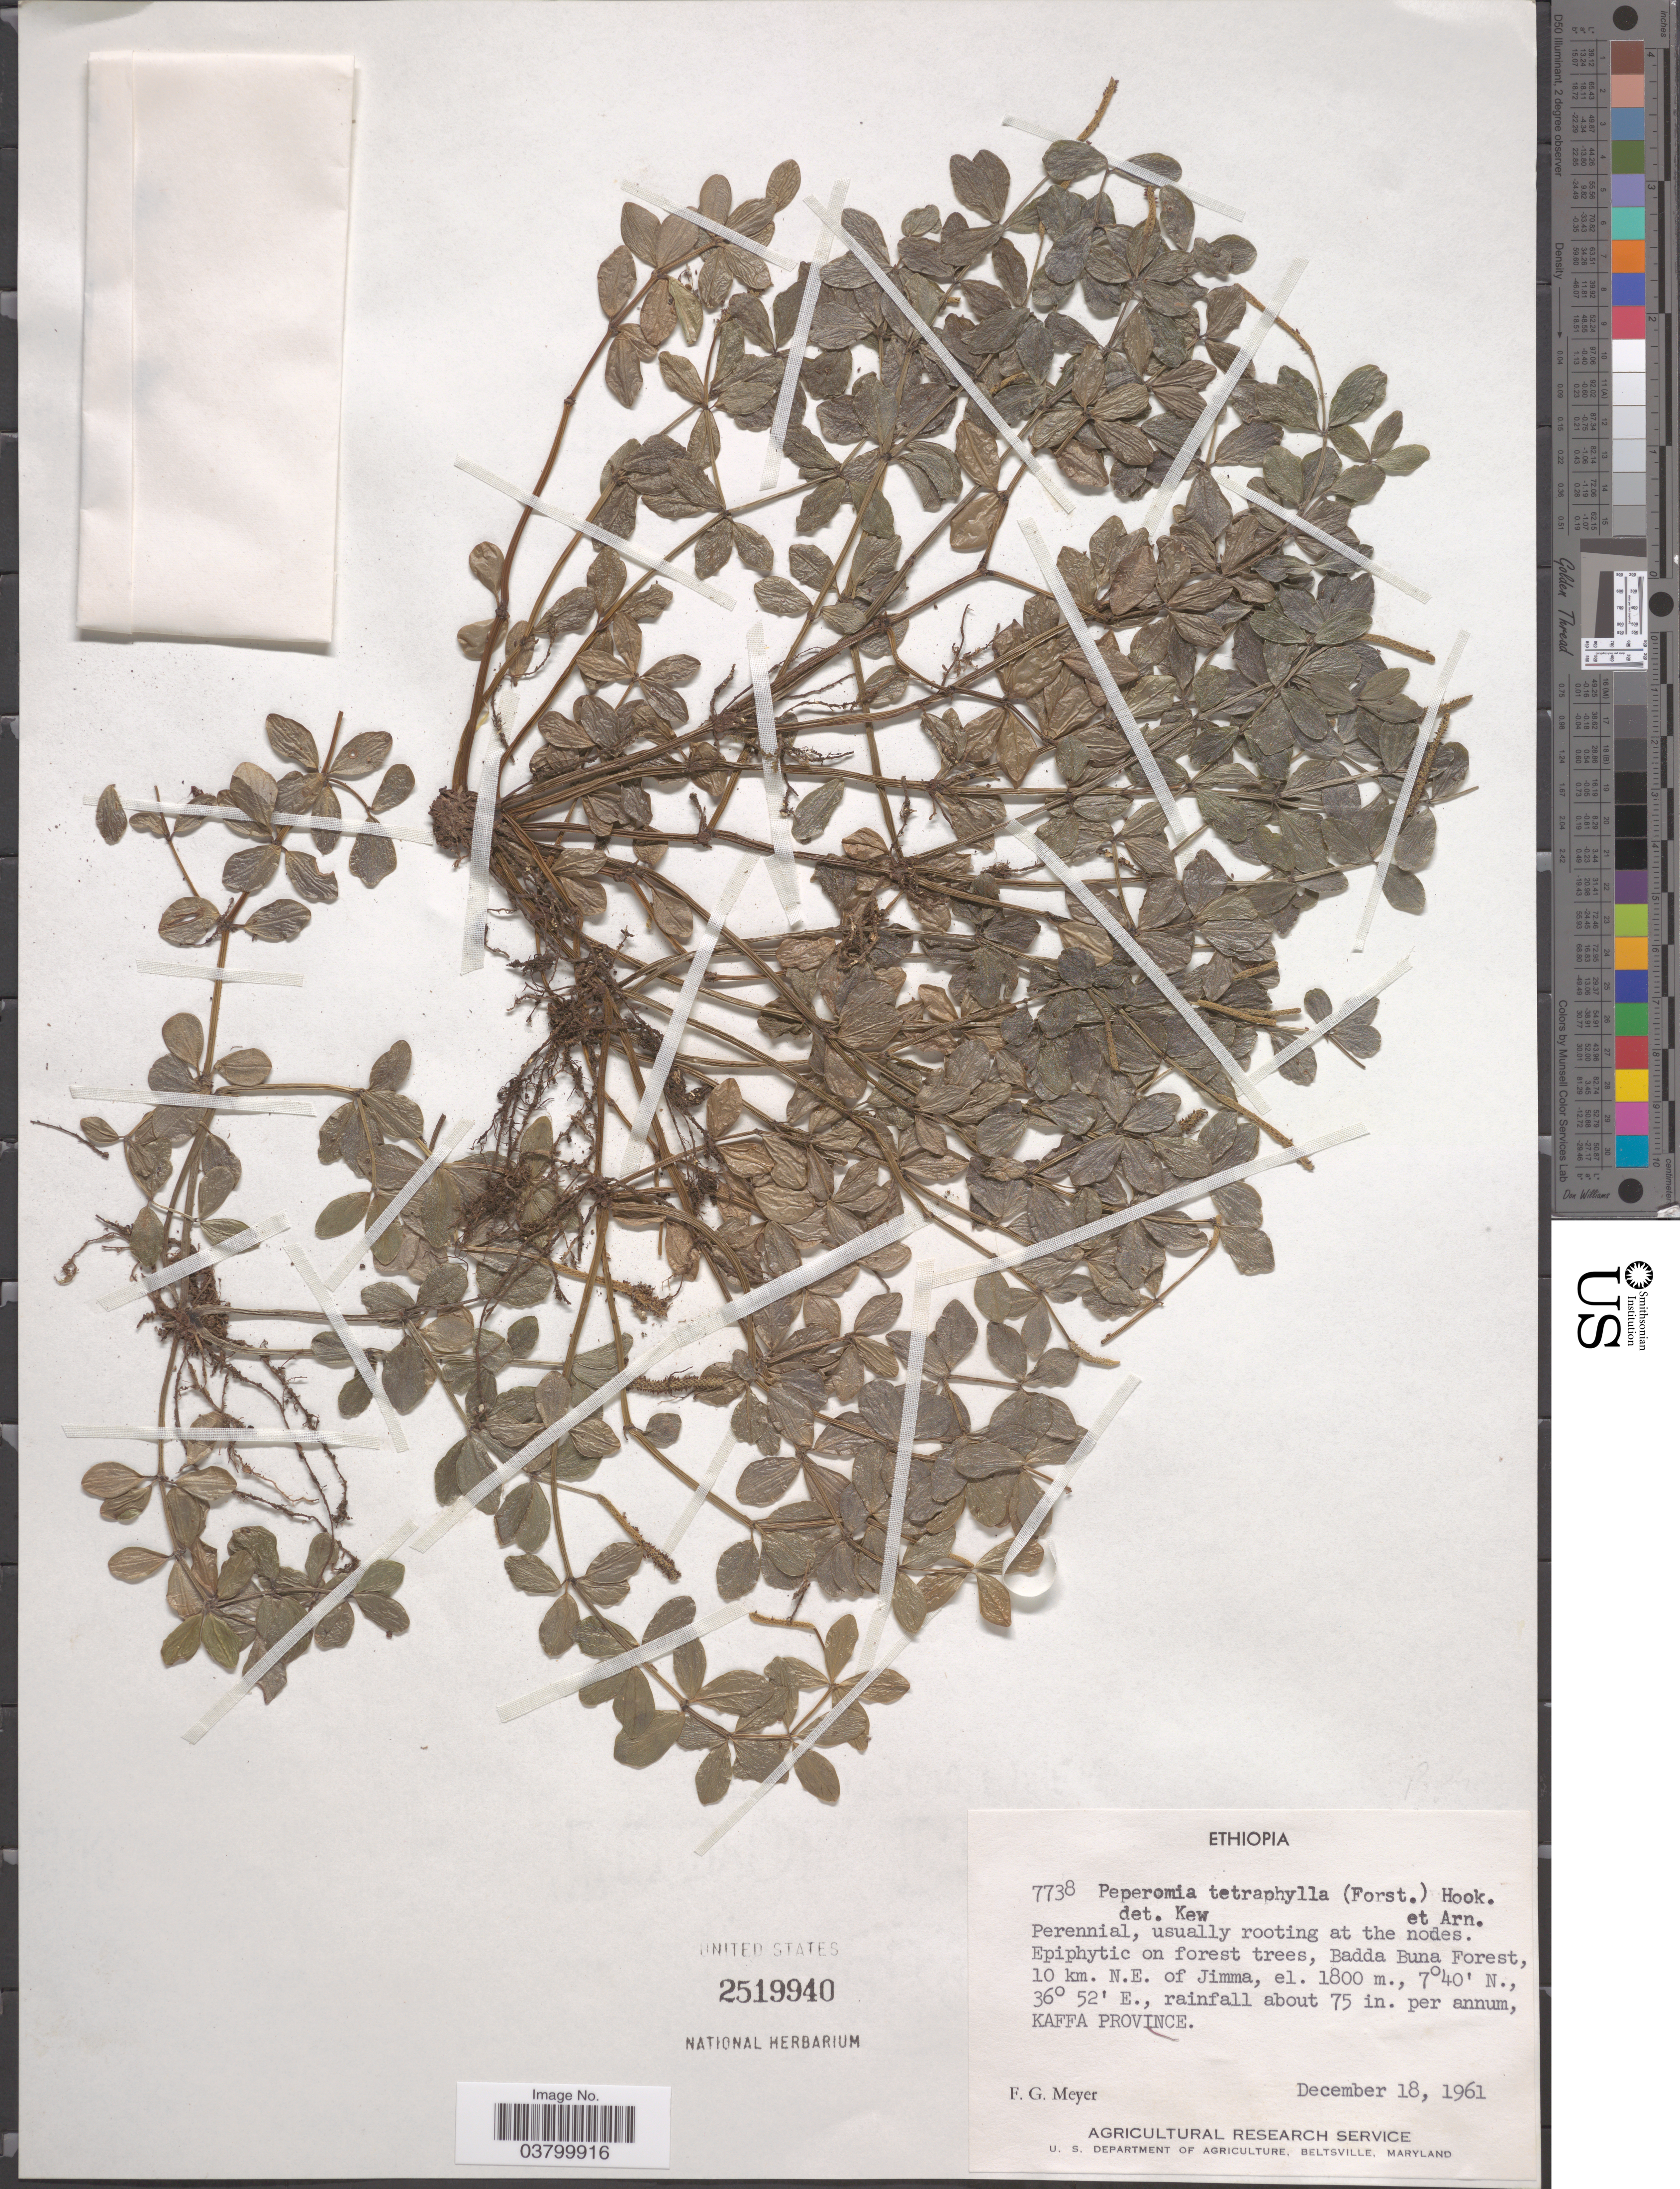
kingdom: Plantae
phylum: Tracheophyta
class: Magnoliopsida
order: Piperales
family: Piperaceae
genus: Peperomia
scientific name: Peperomia tetraphylla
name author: (G. Forst.) Hook. & Arn.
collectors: F. G. Meyer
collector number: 7738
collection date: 1961-12-18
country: Ethiopia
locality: Badda Buna Forest, 10 km. N.E. of Jimma, Kaffa Province.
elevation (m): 1800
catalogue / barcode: US 2519940